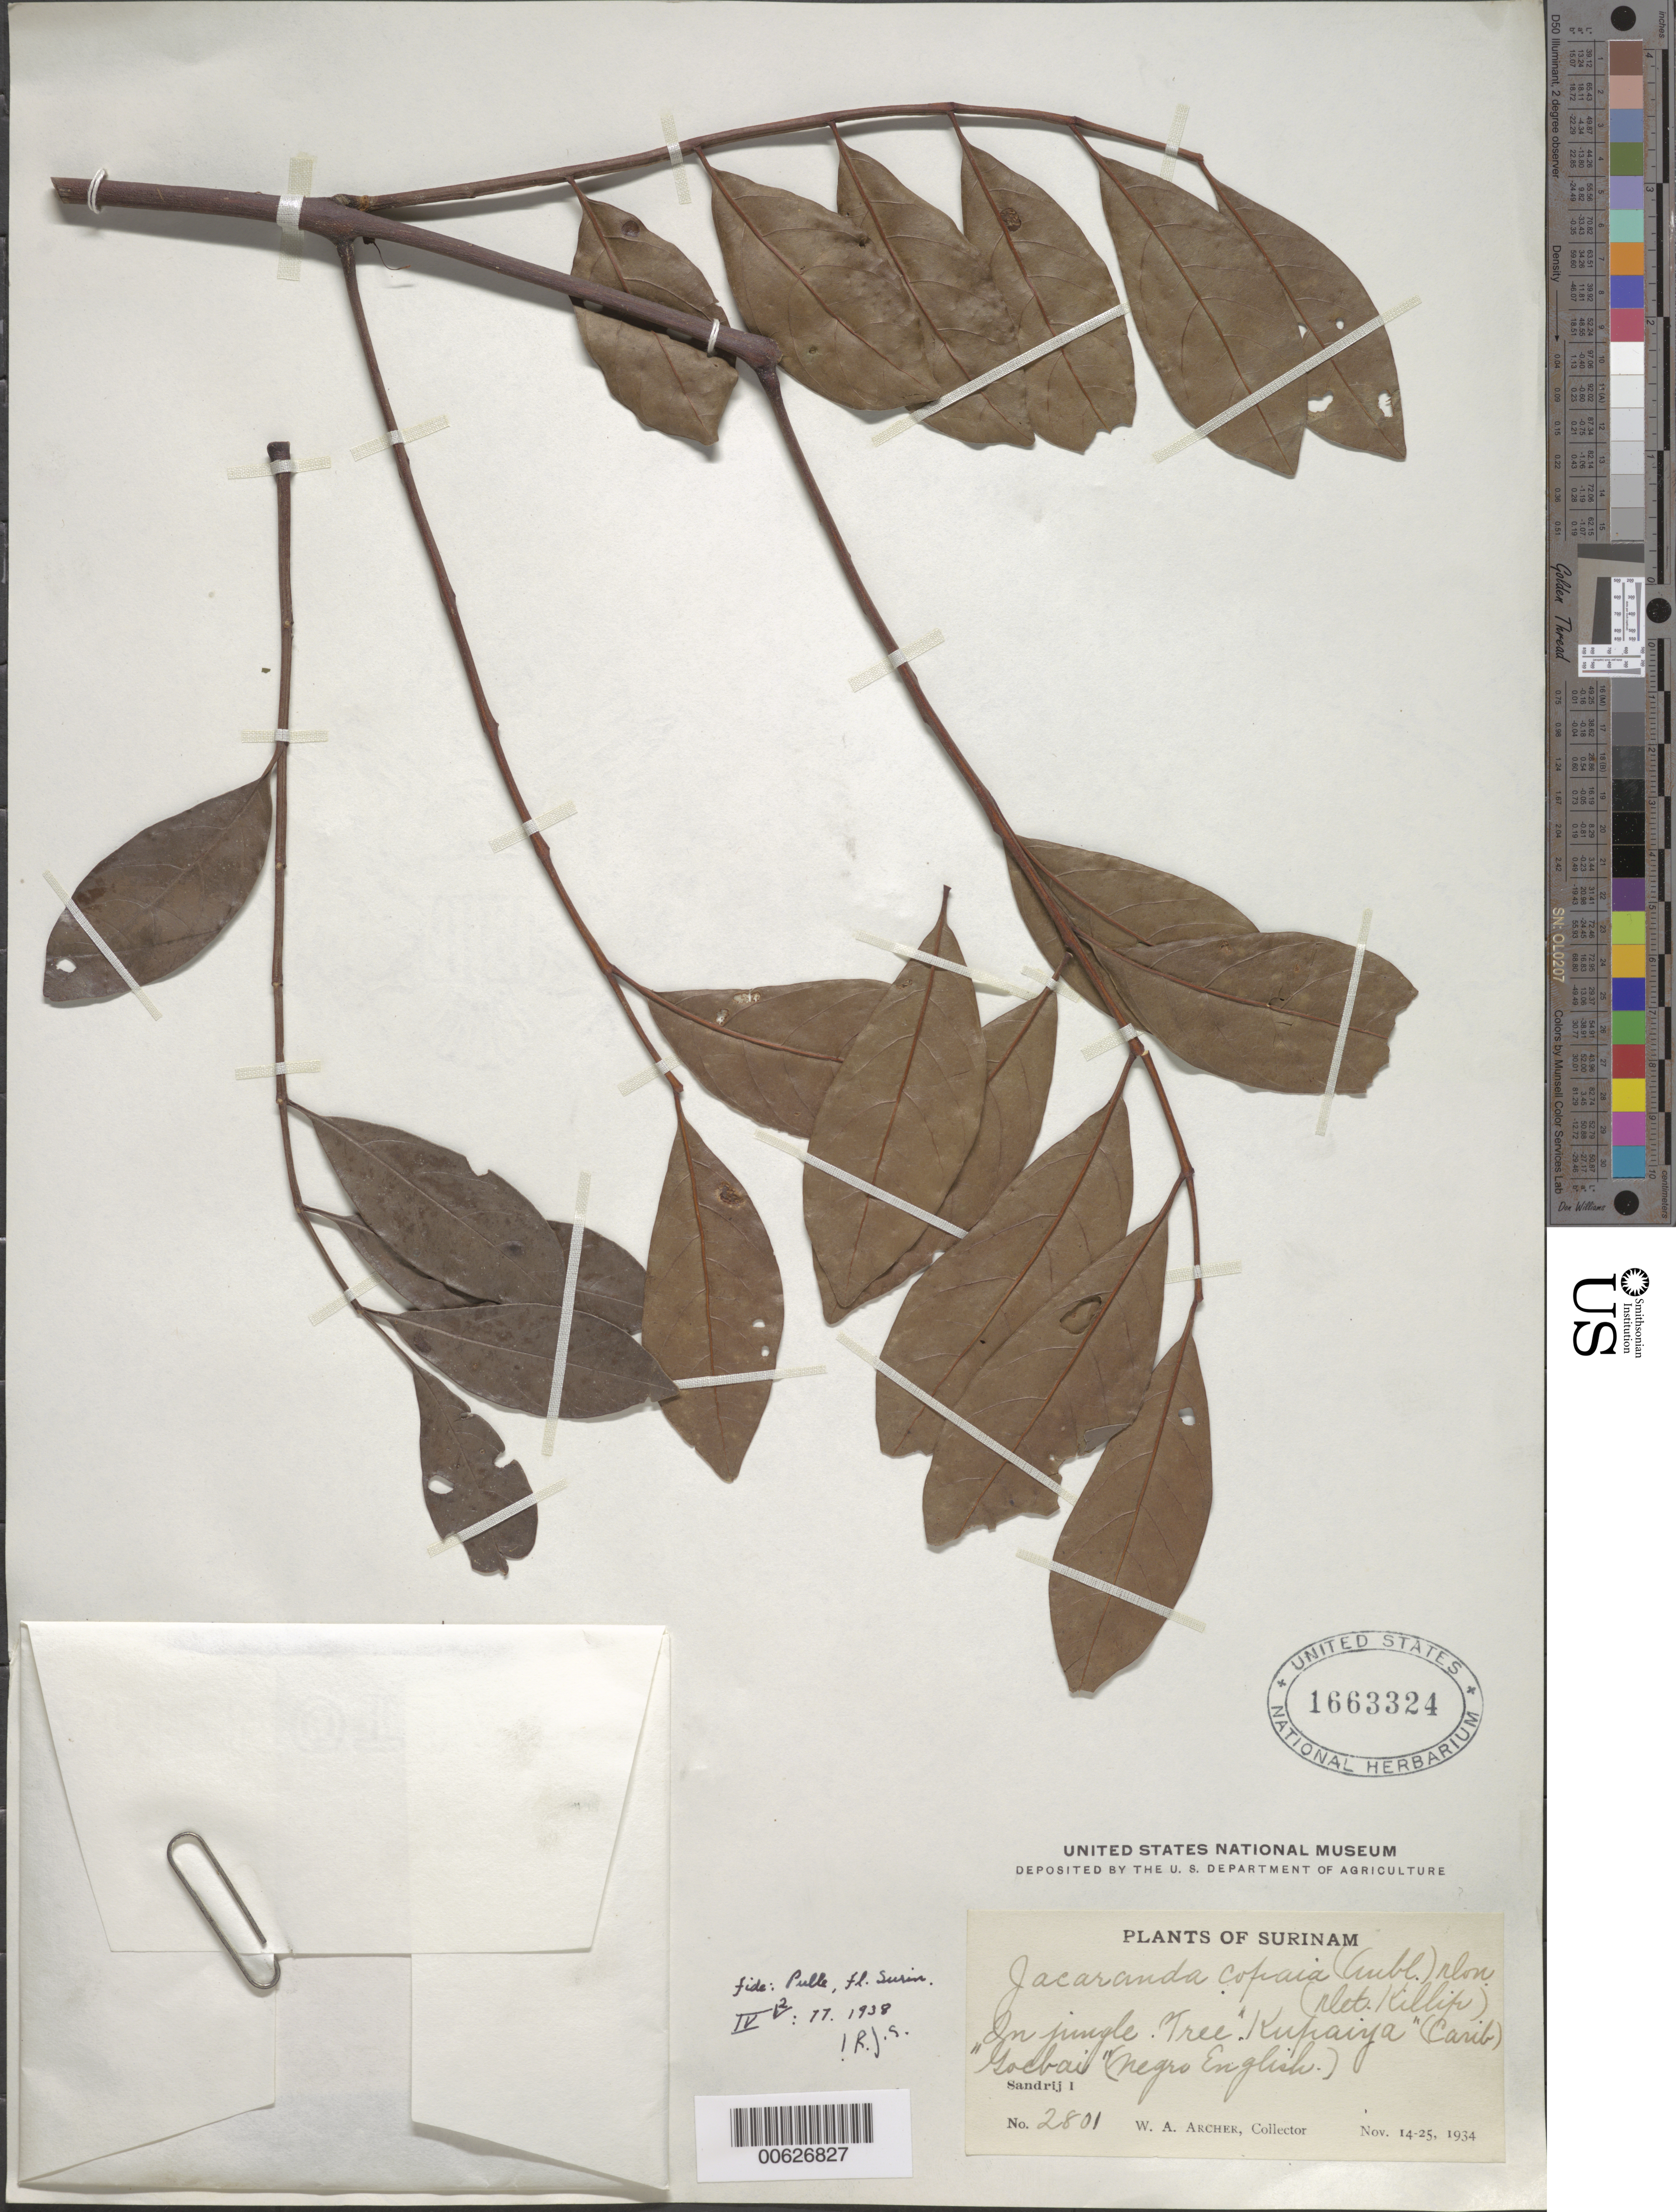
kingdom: Plantae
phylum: Tracheophyta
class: Magnoliopsida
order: Lamiales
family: Bignoniaceae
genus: Jacaranda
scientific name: Jacaranda copaia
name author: (Aubl.) D. Don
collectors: W. A. Archer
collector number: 2801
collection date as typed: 14-Nov-34 to 25-Nov-34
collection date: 1934-11-14/1934-11-25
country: Suriname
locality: Zanderij I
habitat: In jungle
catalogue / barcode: US 1663324